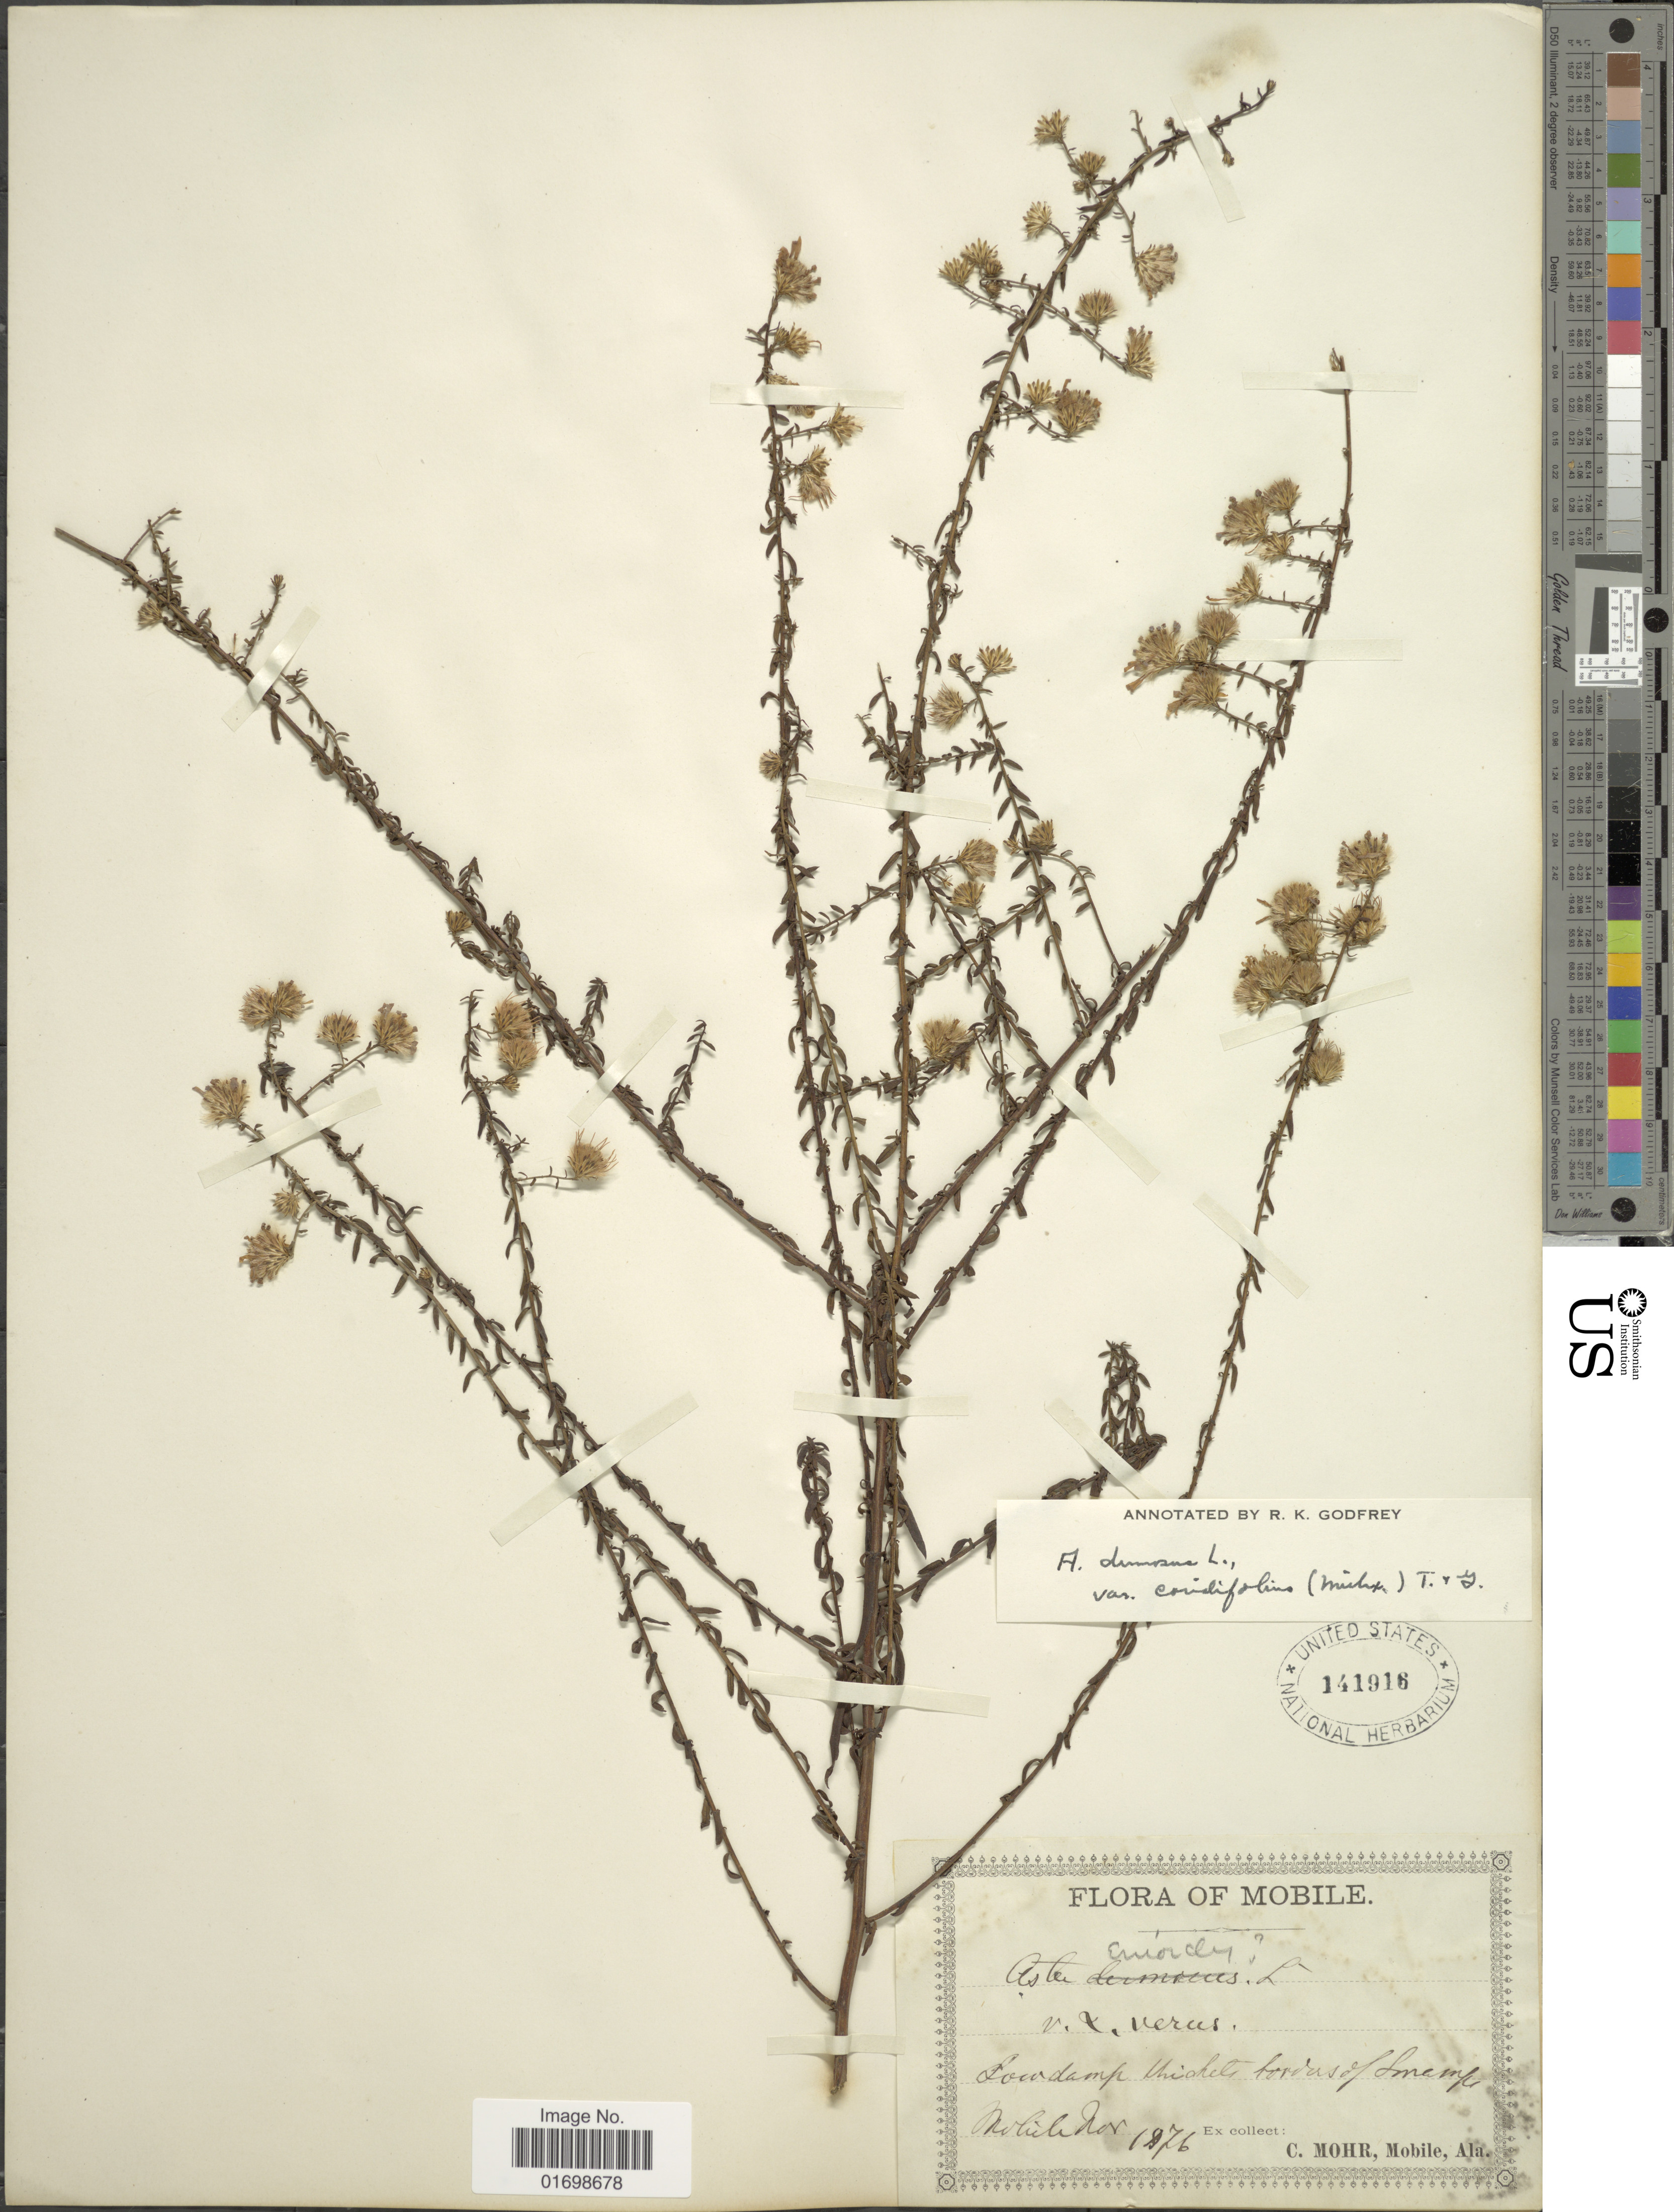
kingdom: Plantae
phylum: Tracheophyta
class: Magnoliopsida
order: Asterales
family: Asteraceae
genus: Symphyotrichum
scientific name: Symphyotrichum dumosum var. coridifolium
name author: (Michx.) Semple et al.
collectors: C. T. Mohr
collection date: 1876-11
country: United States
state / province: Alabama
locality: Swamps, Mobile.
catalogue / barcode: US 141916